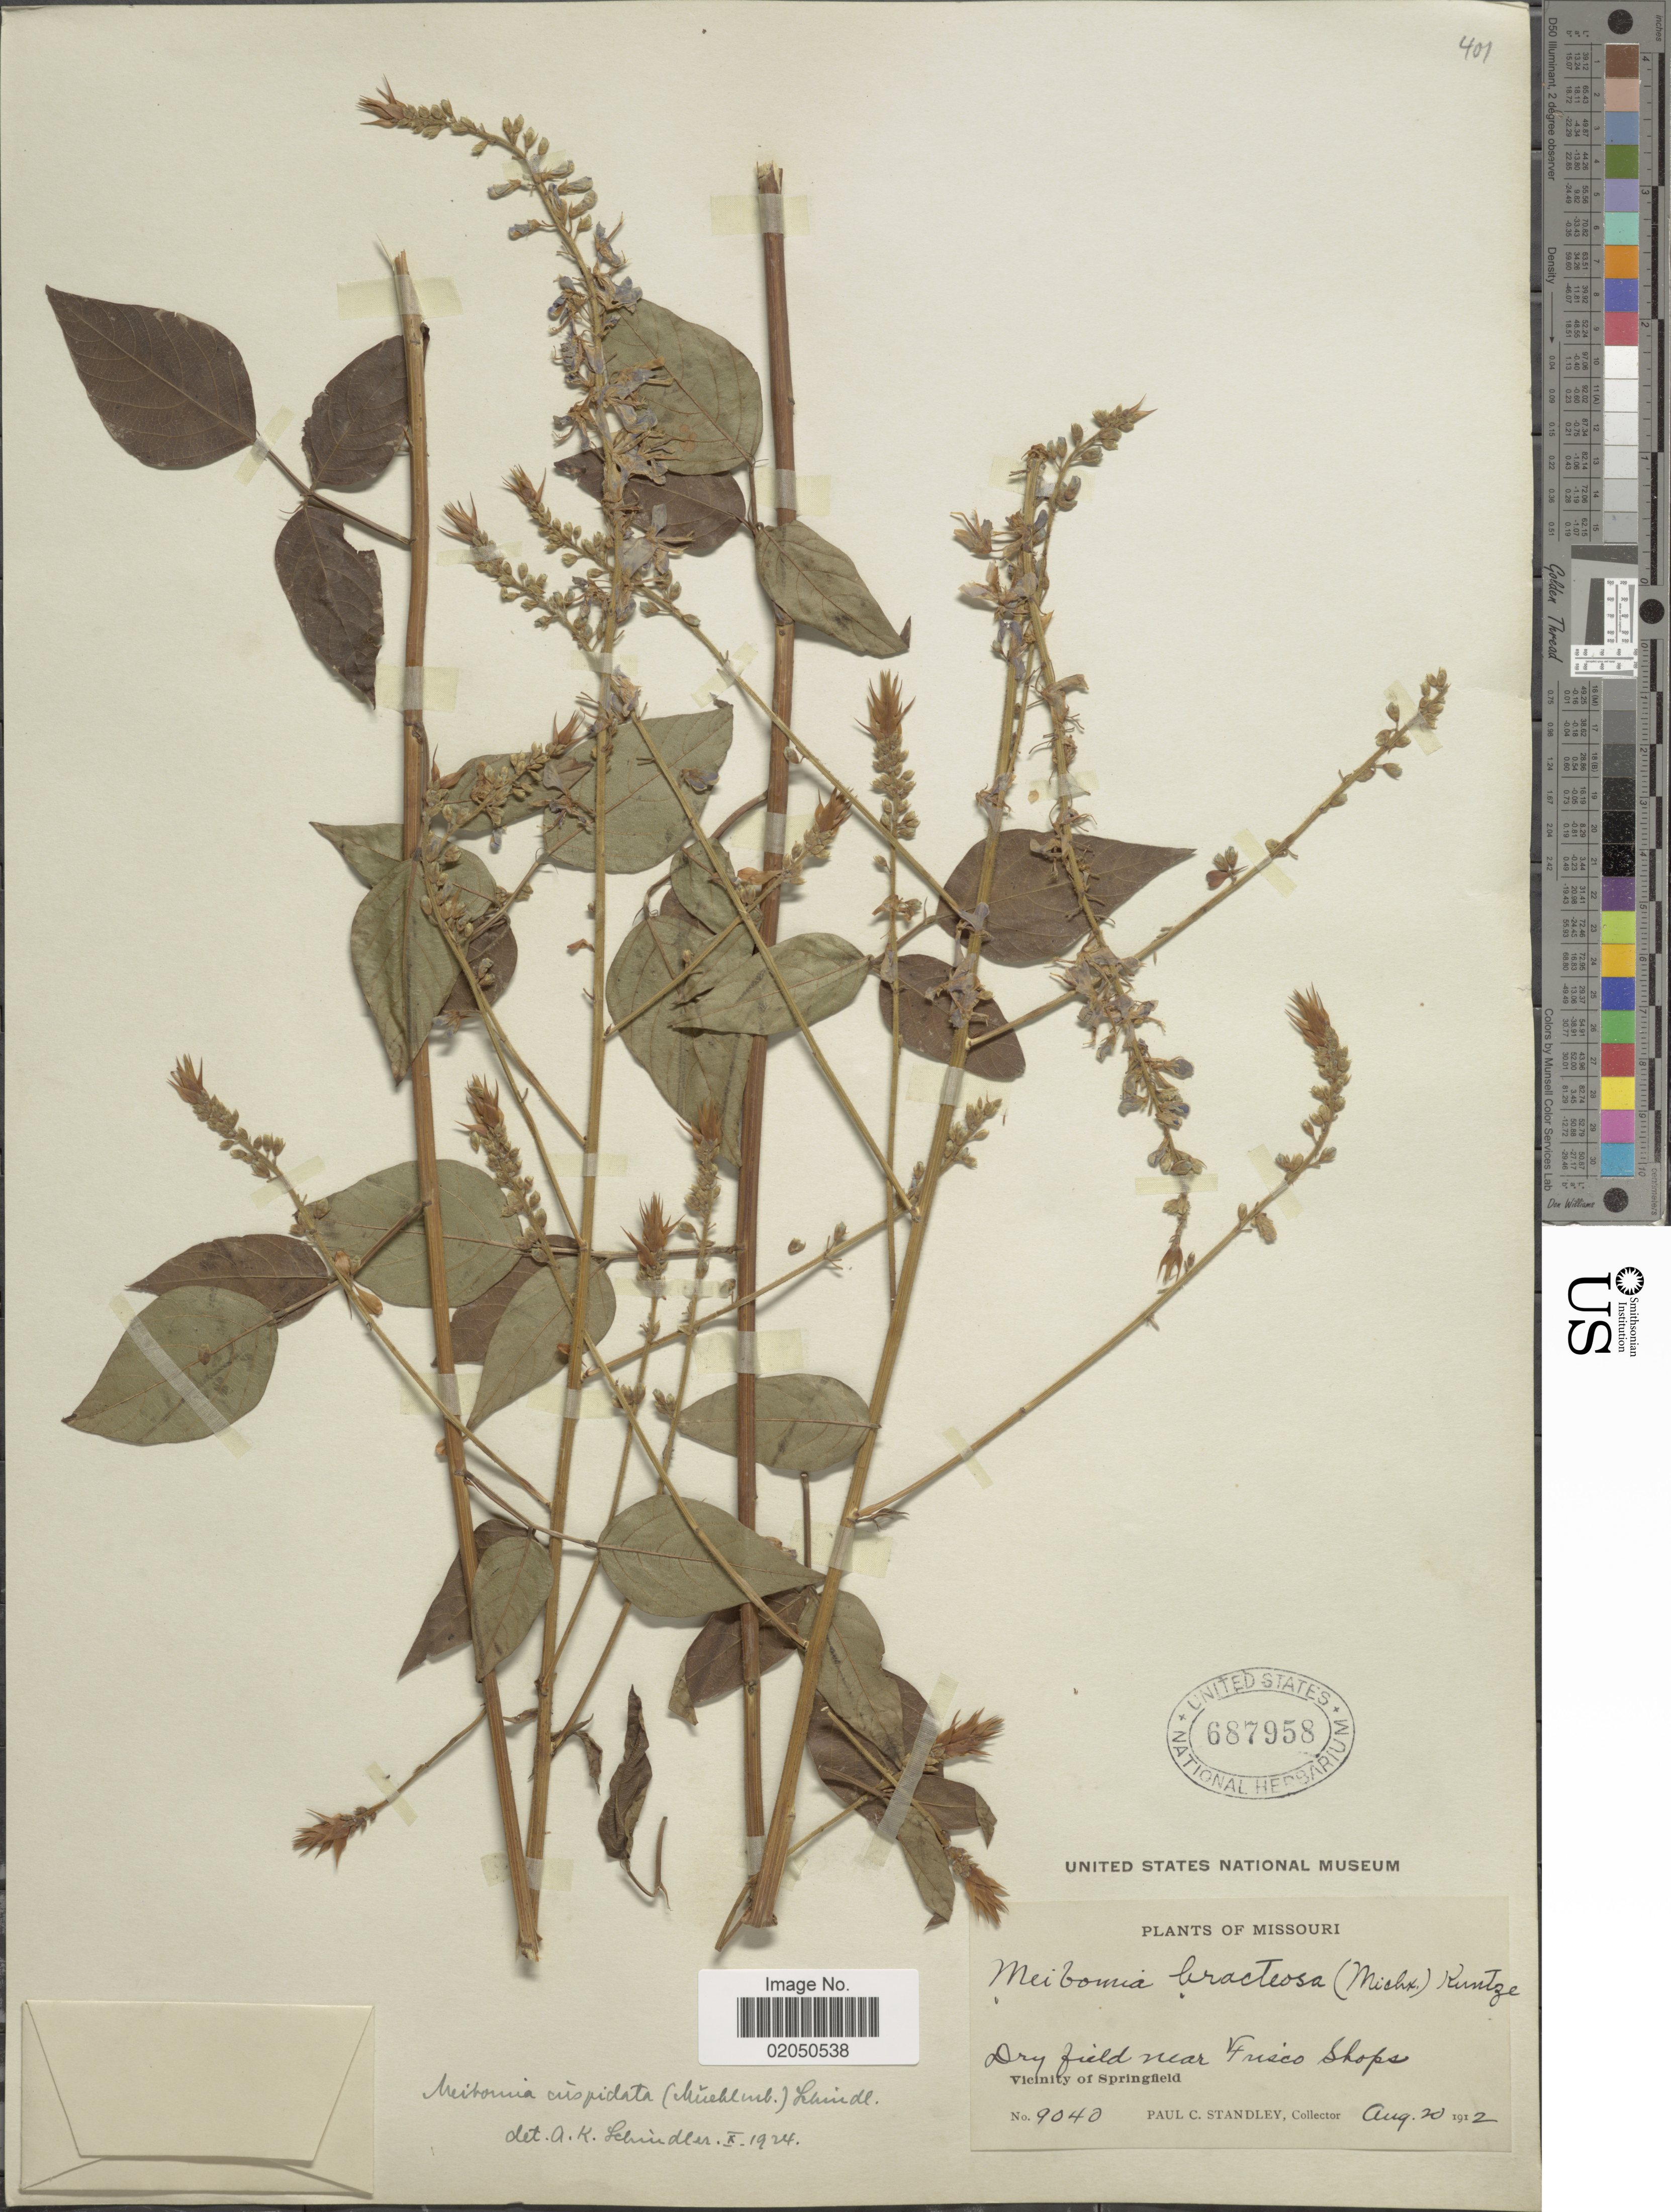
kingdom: Plantae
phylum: Tracheophyta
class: Magnoliopsida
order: Fabales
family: Fabaceae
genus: Desmodium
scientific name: Desmodium cuspidatum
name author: (Muhl. ex Willd.) Loudon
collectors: P. C. Standley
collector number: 9040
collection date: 1912-08-20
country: United States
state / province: Missouri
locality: Dry field near Frisco Shops, Vicinity of Springfield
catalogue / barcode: US 687958